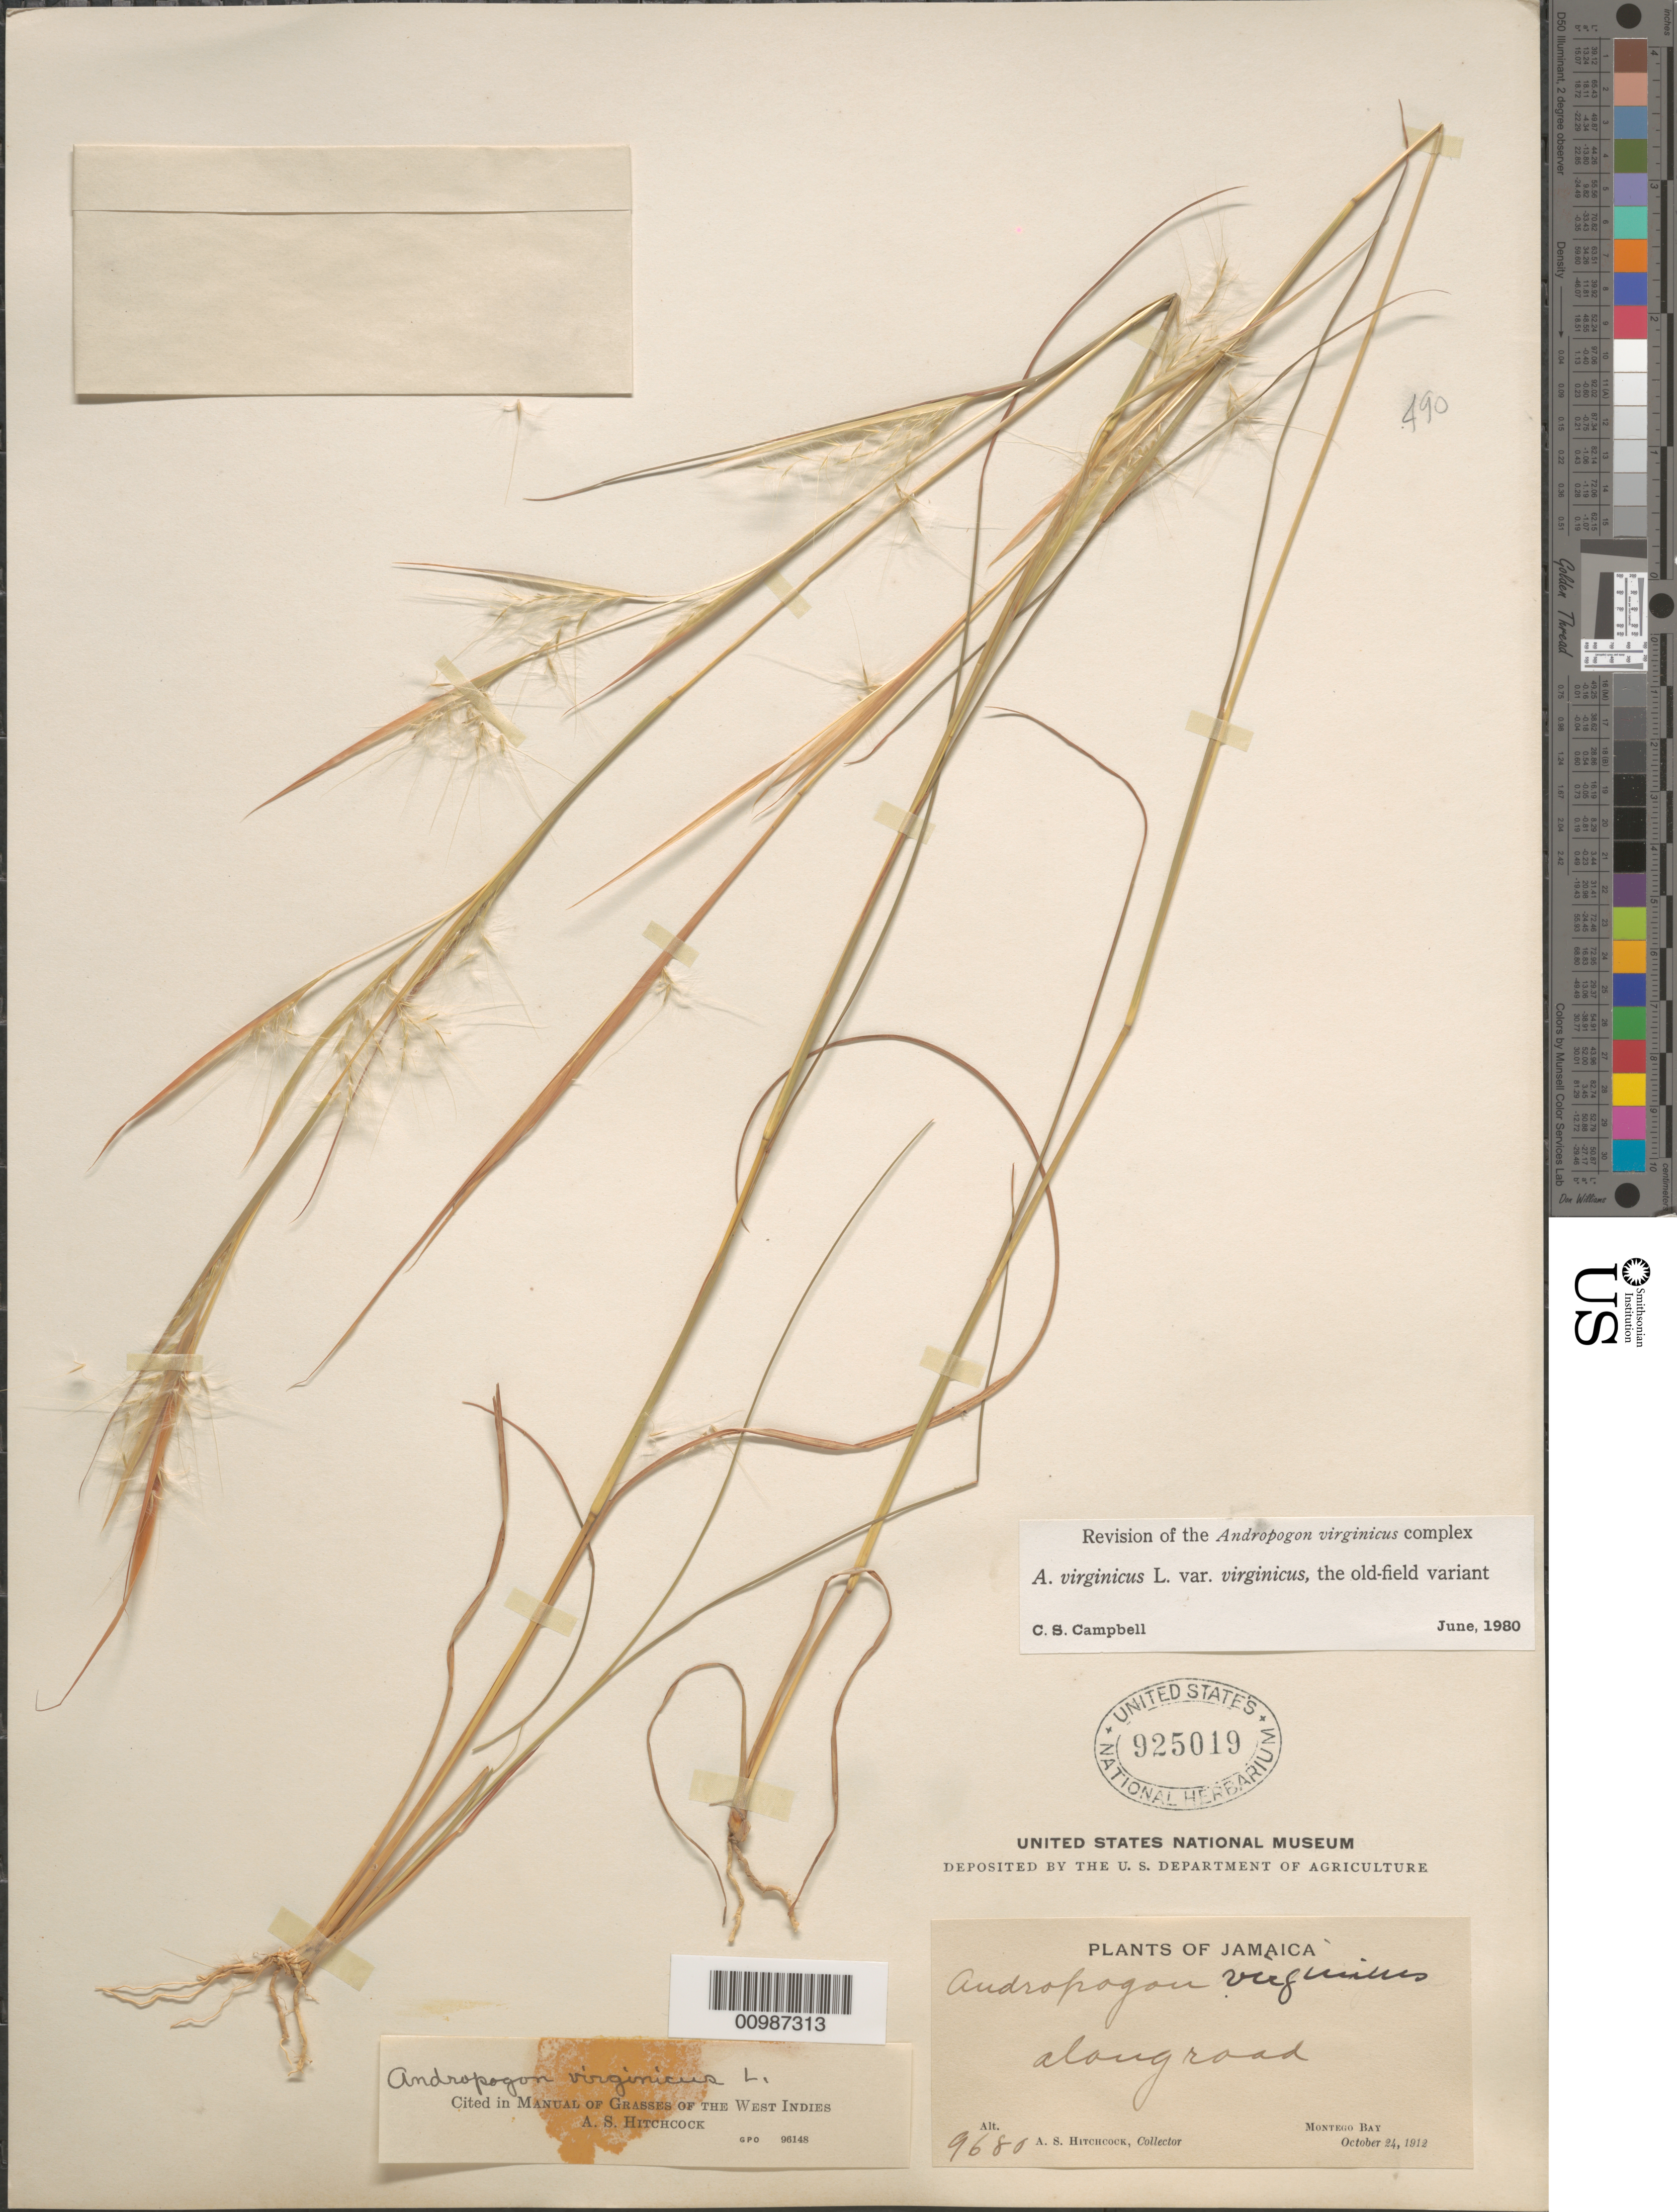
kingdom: Plantae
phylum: Tracheophyta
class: Liliopsida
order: Poales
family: Poaceae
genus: Andropogon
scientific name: Andropogon virginicus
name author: L.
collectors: A. S. Hitchcock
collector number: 9680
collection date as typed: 24 Oct 1912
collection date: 1912-10-24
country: Jamaica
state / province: Saint James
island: Jamaica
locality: Montego Bay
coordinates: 0 N, 0 E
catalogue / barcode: US 925019